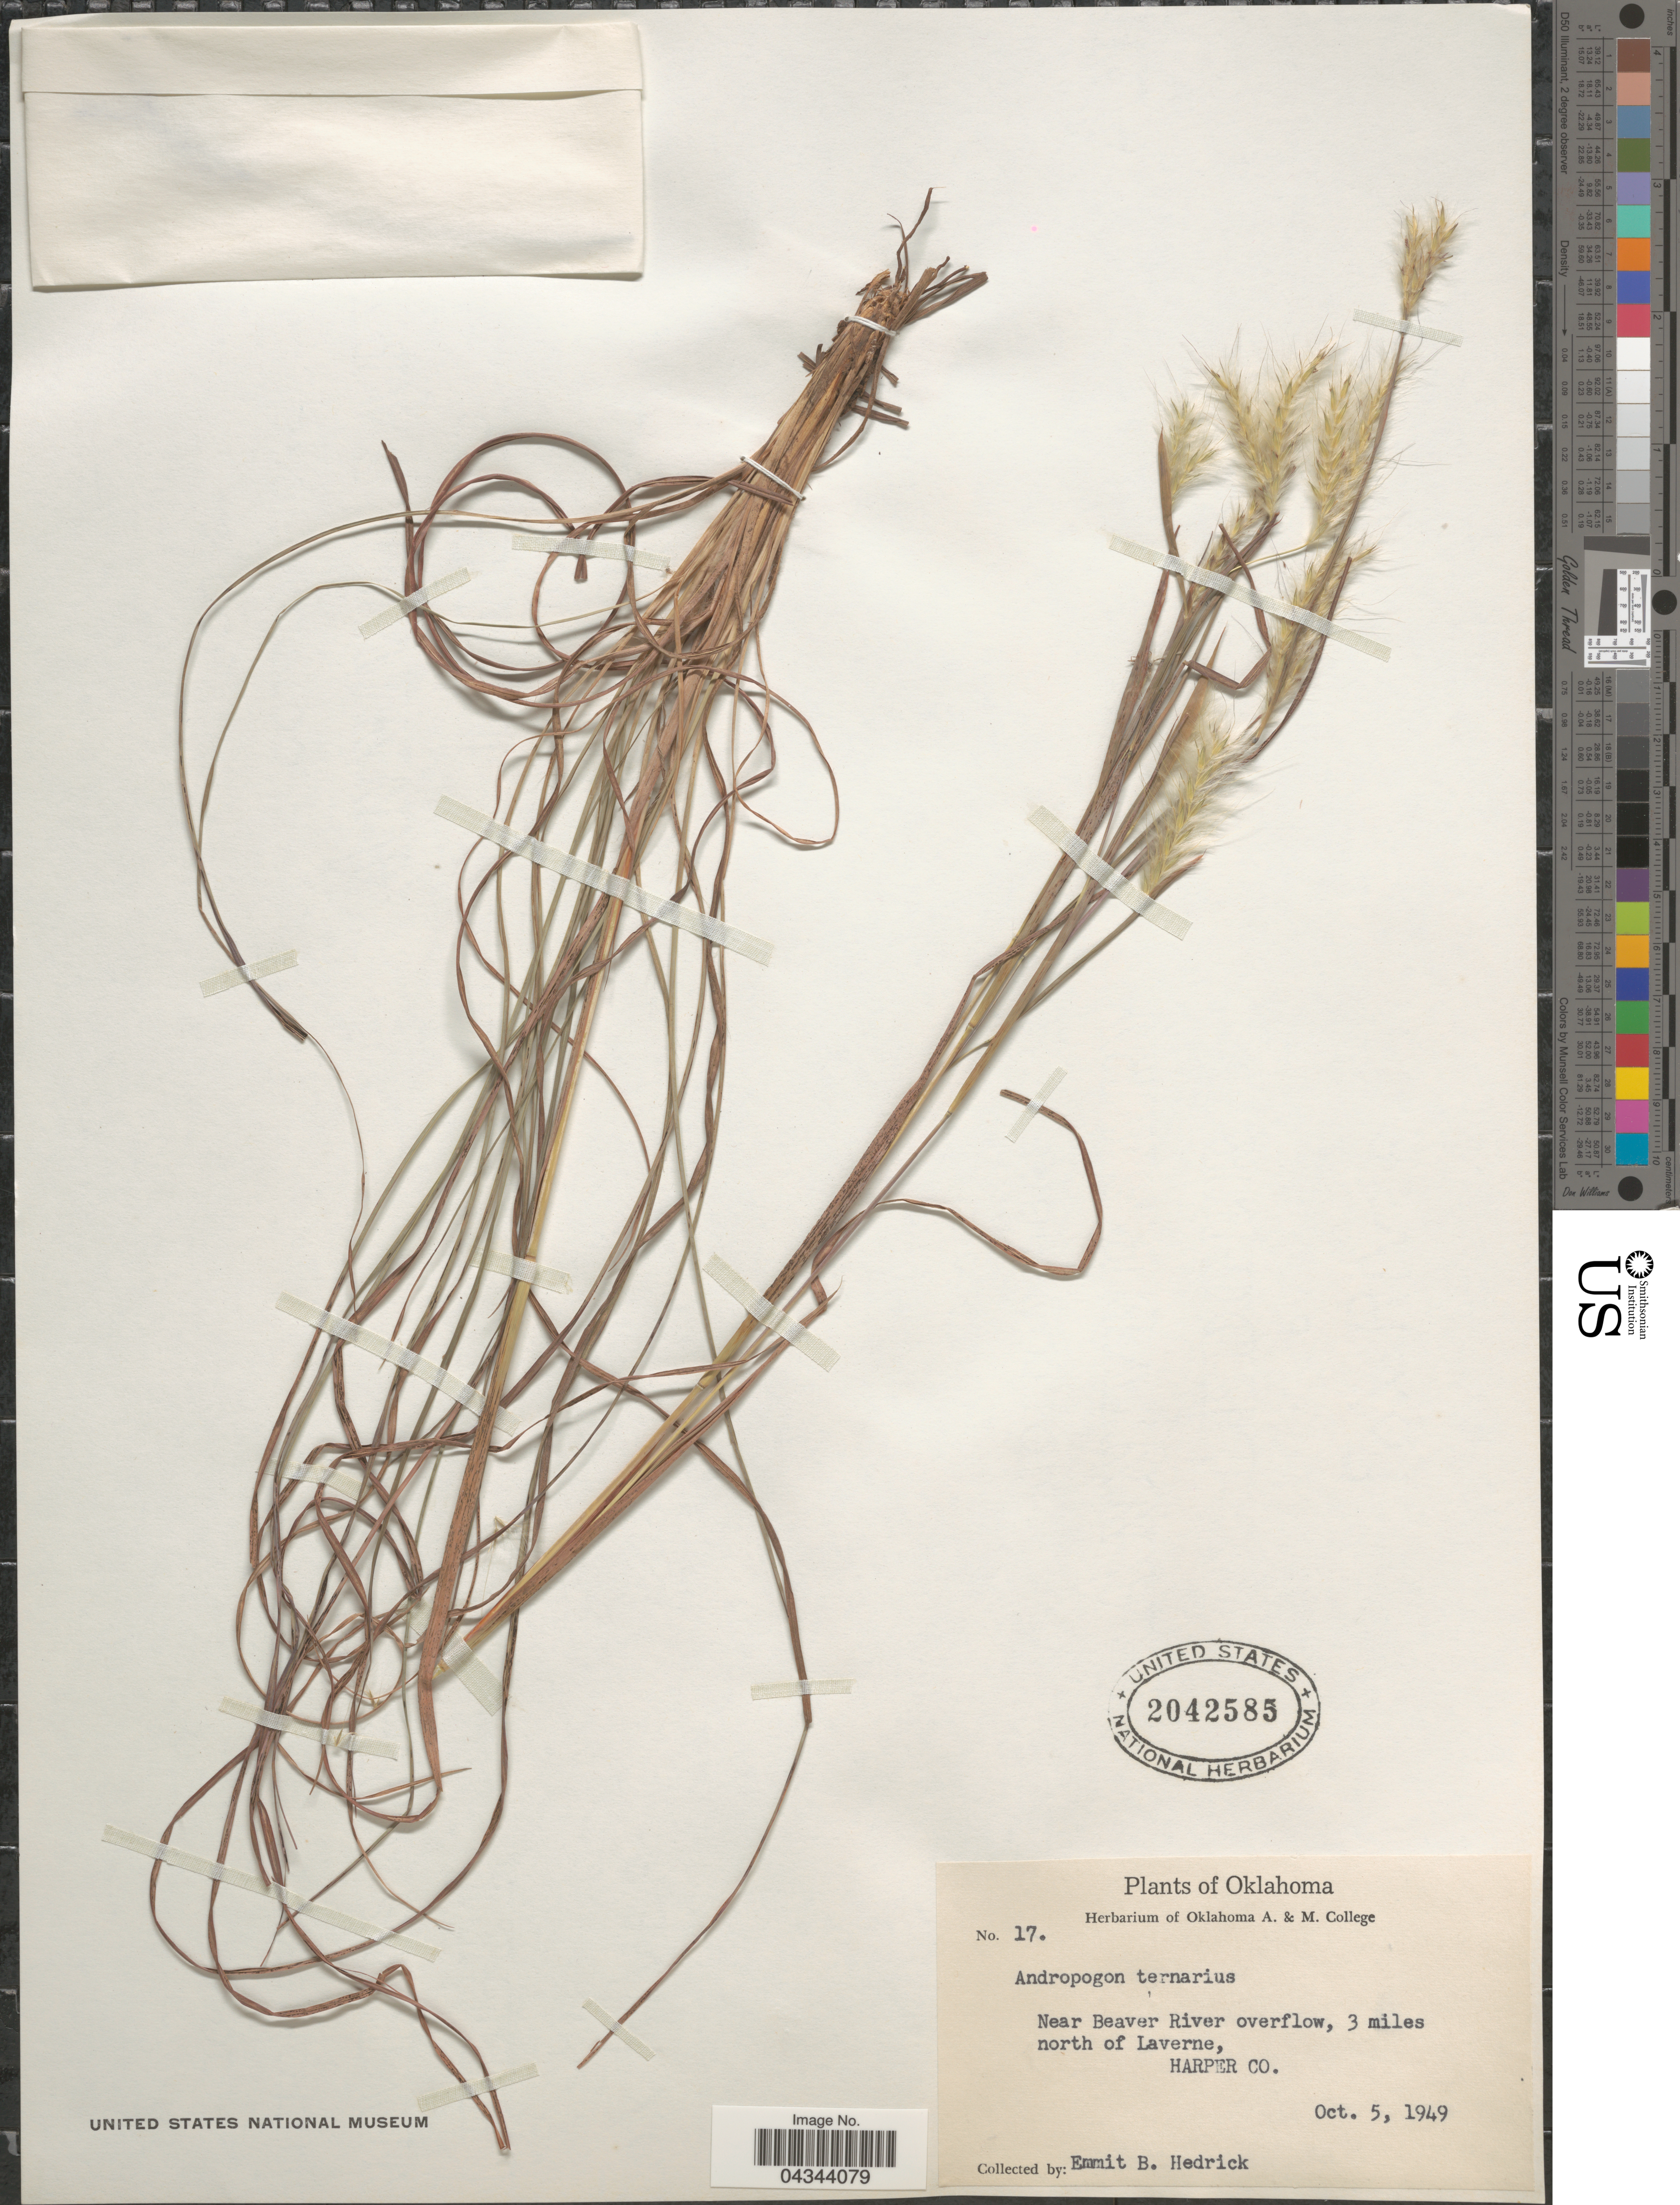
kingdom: Plantae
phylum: Tracheophyta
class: Liliopsida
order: Poales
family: Poaceae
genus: Andropogon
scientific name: Andropogon ternarius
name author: Michx.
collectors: E. Hedrick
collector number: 17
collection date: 1949-10-05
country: United States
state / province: Oklahoma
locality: Near Beaver River overflow, 3 miles north of Laverne, Harper Co.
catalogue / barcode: US 2042585